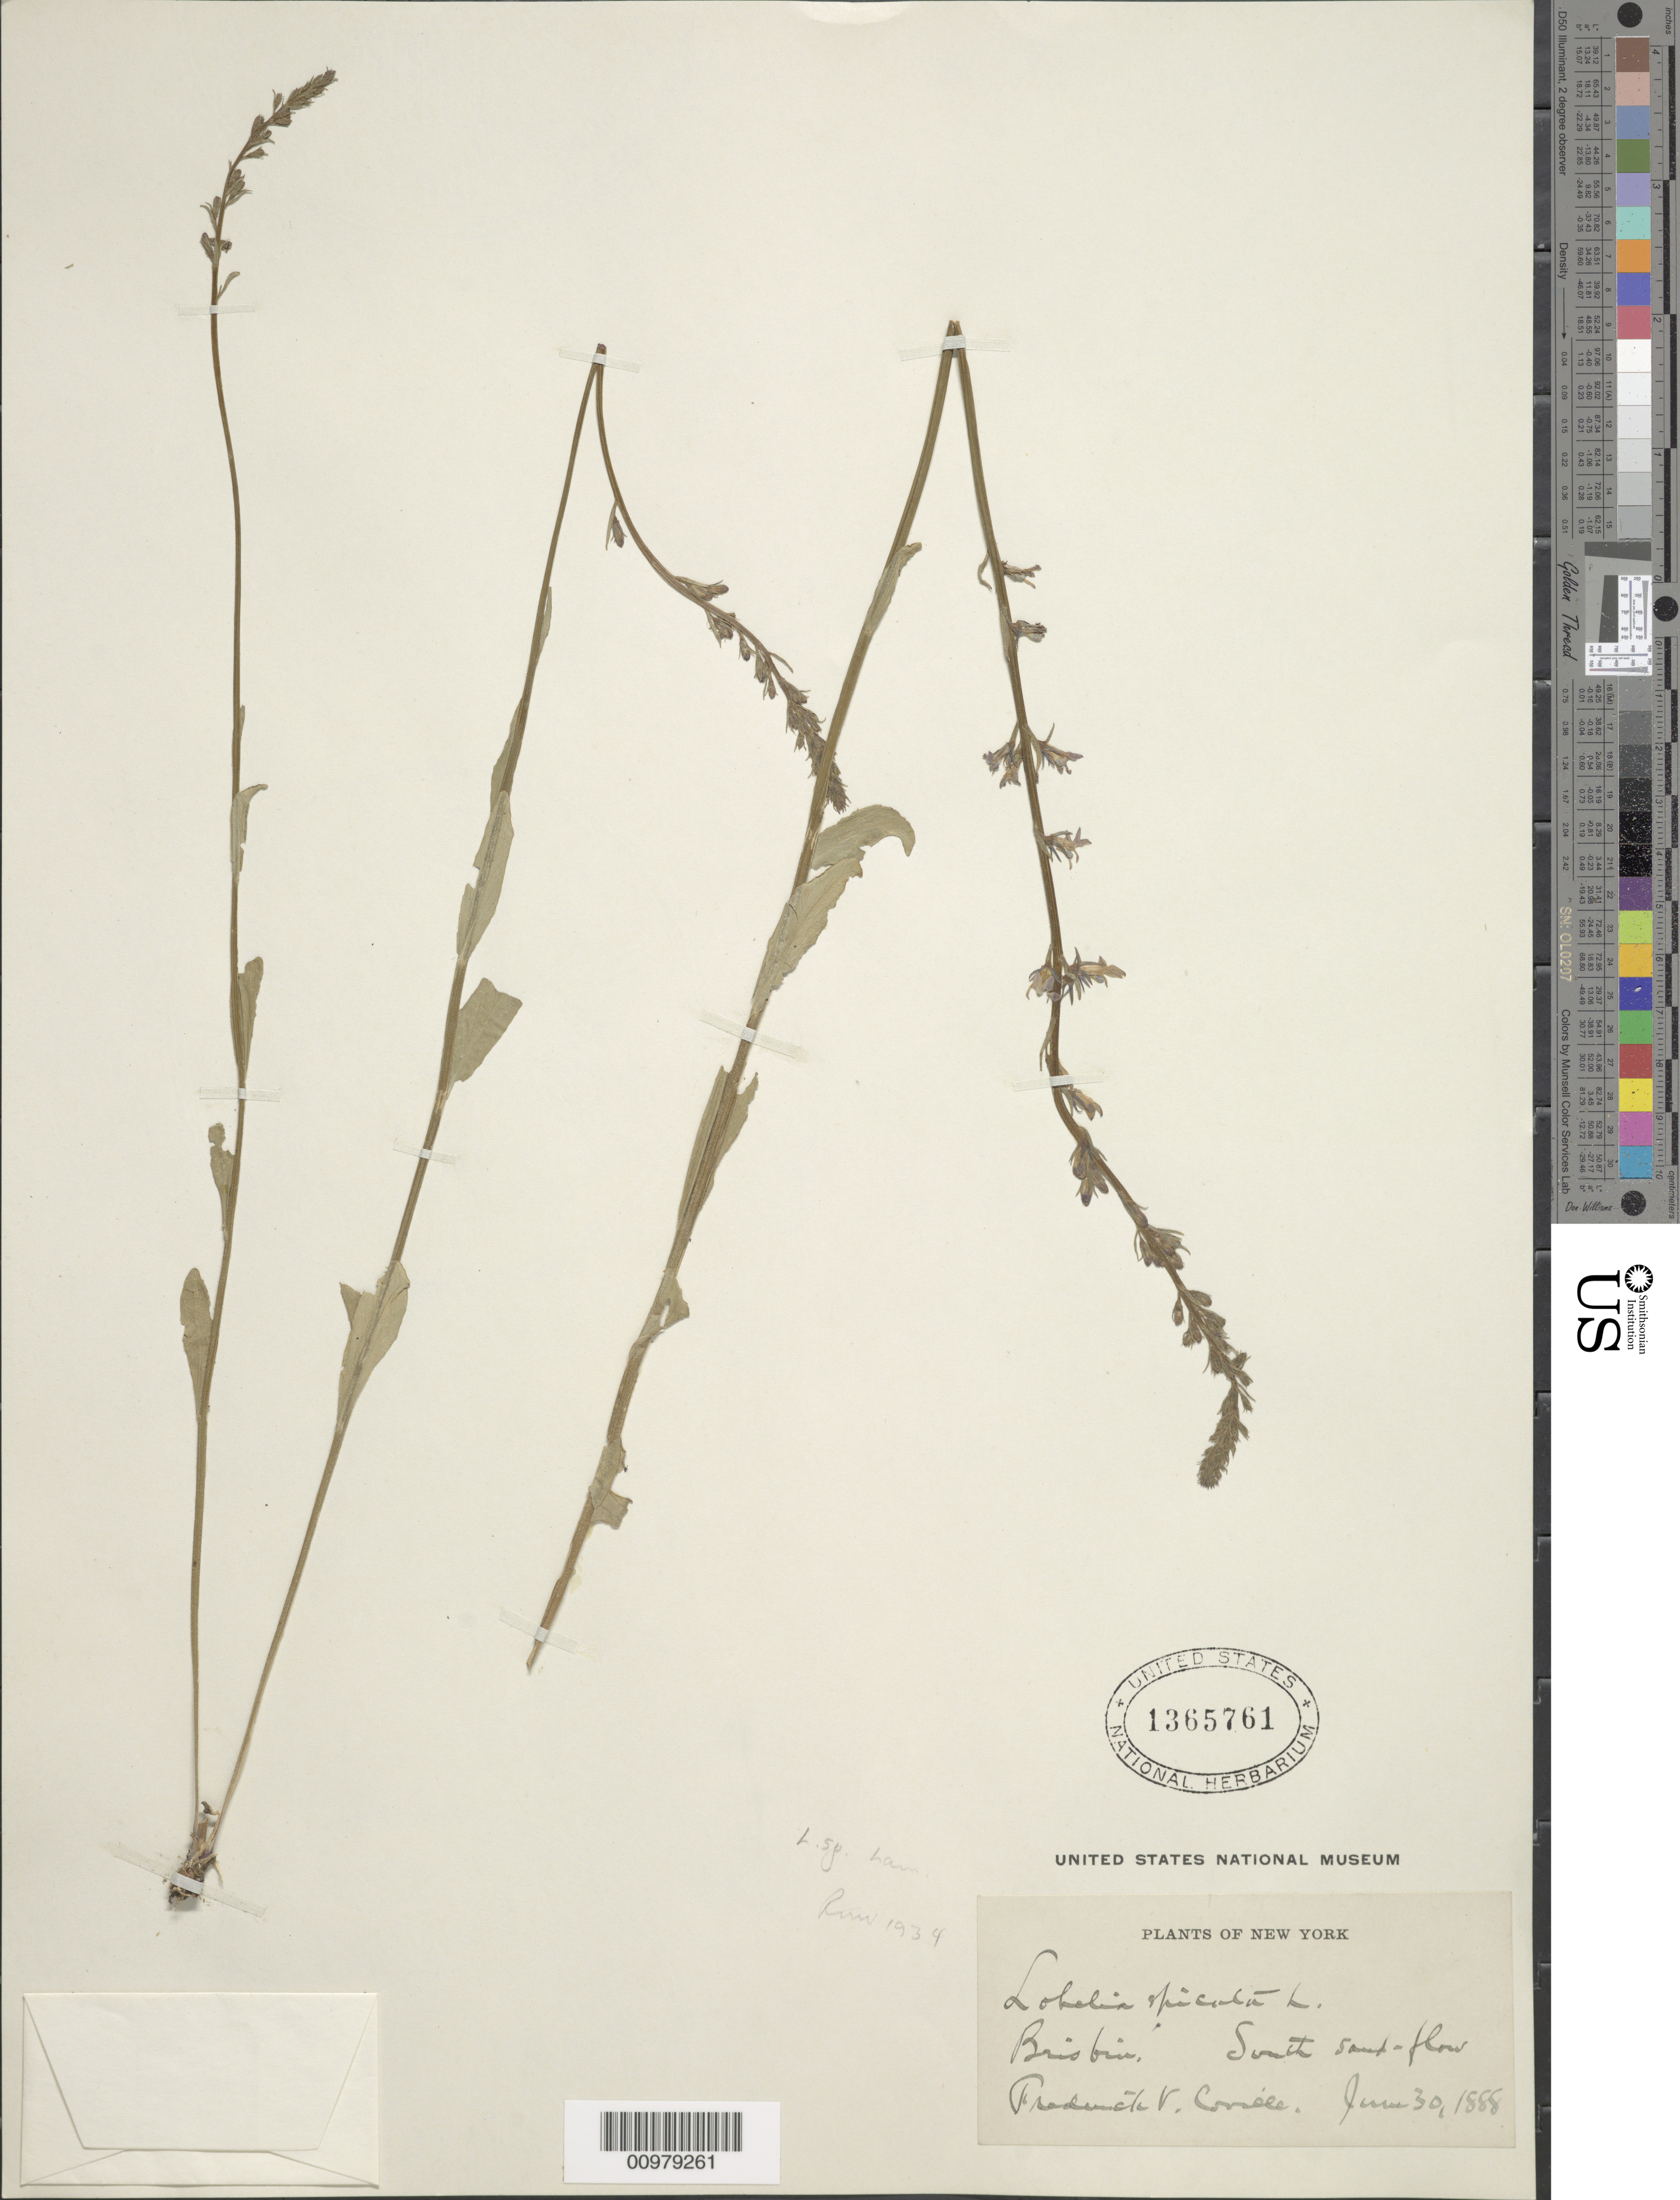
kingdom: Plantae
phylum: Tracheophyta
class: Magnoliopsida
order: Asterales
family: Campanulaceae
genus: Lobelia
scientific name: Lobelia spicata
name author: Lam.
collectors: F. V. Coville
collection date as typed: June 30, 1888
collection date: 1888-06-30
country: United States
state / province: New York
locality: Brisbin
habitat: south sand-flow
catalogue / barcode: US 1365761